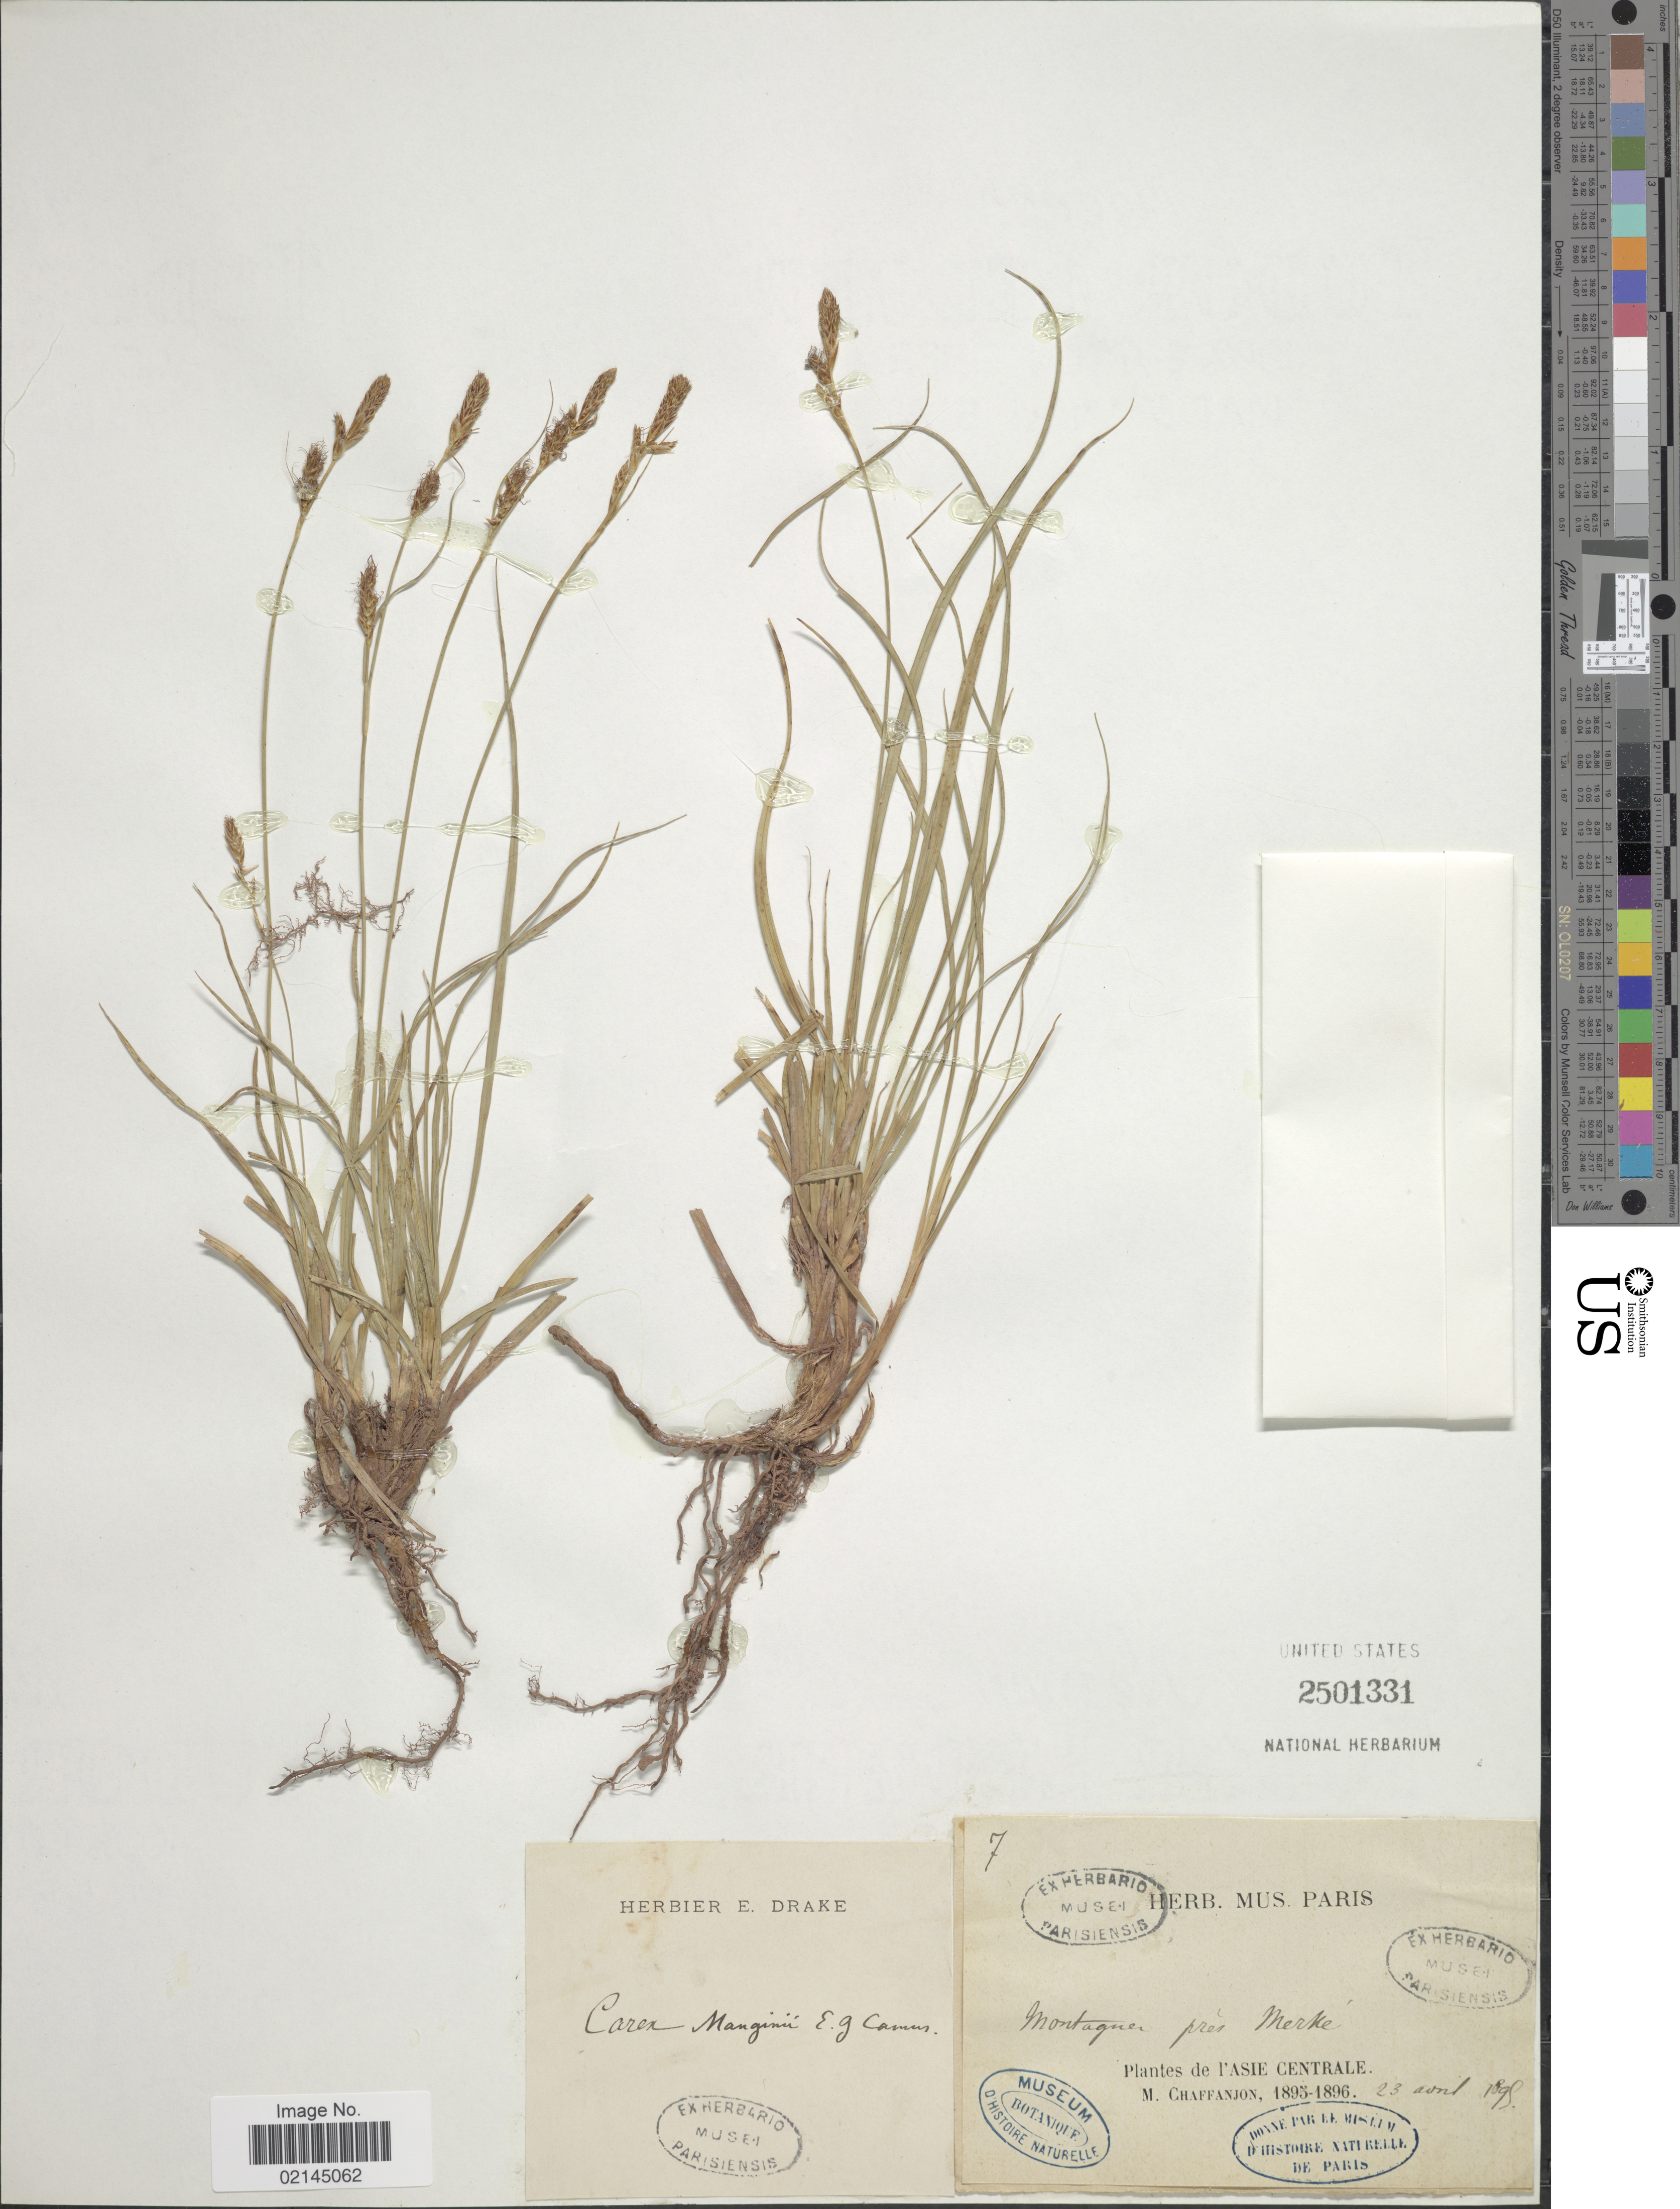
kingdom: Plantae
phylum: Tracheophyta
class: Liliopsida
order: Poales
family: Cyperaceae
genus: Carex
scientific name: Carex manginii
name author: E.G. Camus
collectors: M. Chaffanjon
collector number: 7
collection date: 1898-04-23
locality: Montagne pres Merke, l'Asie Centrale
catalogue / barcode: US 2501331